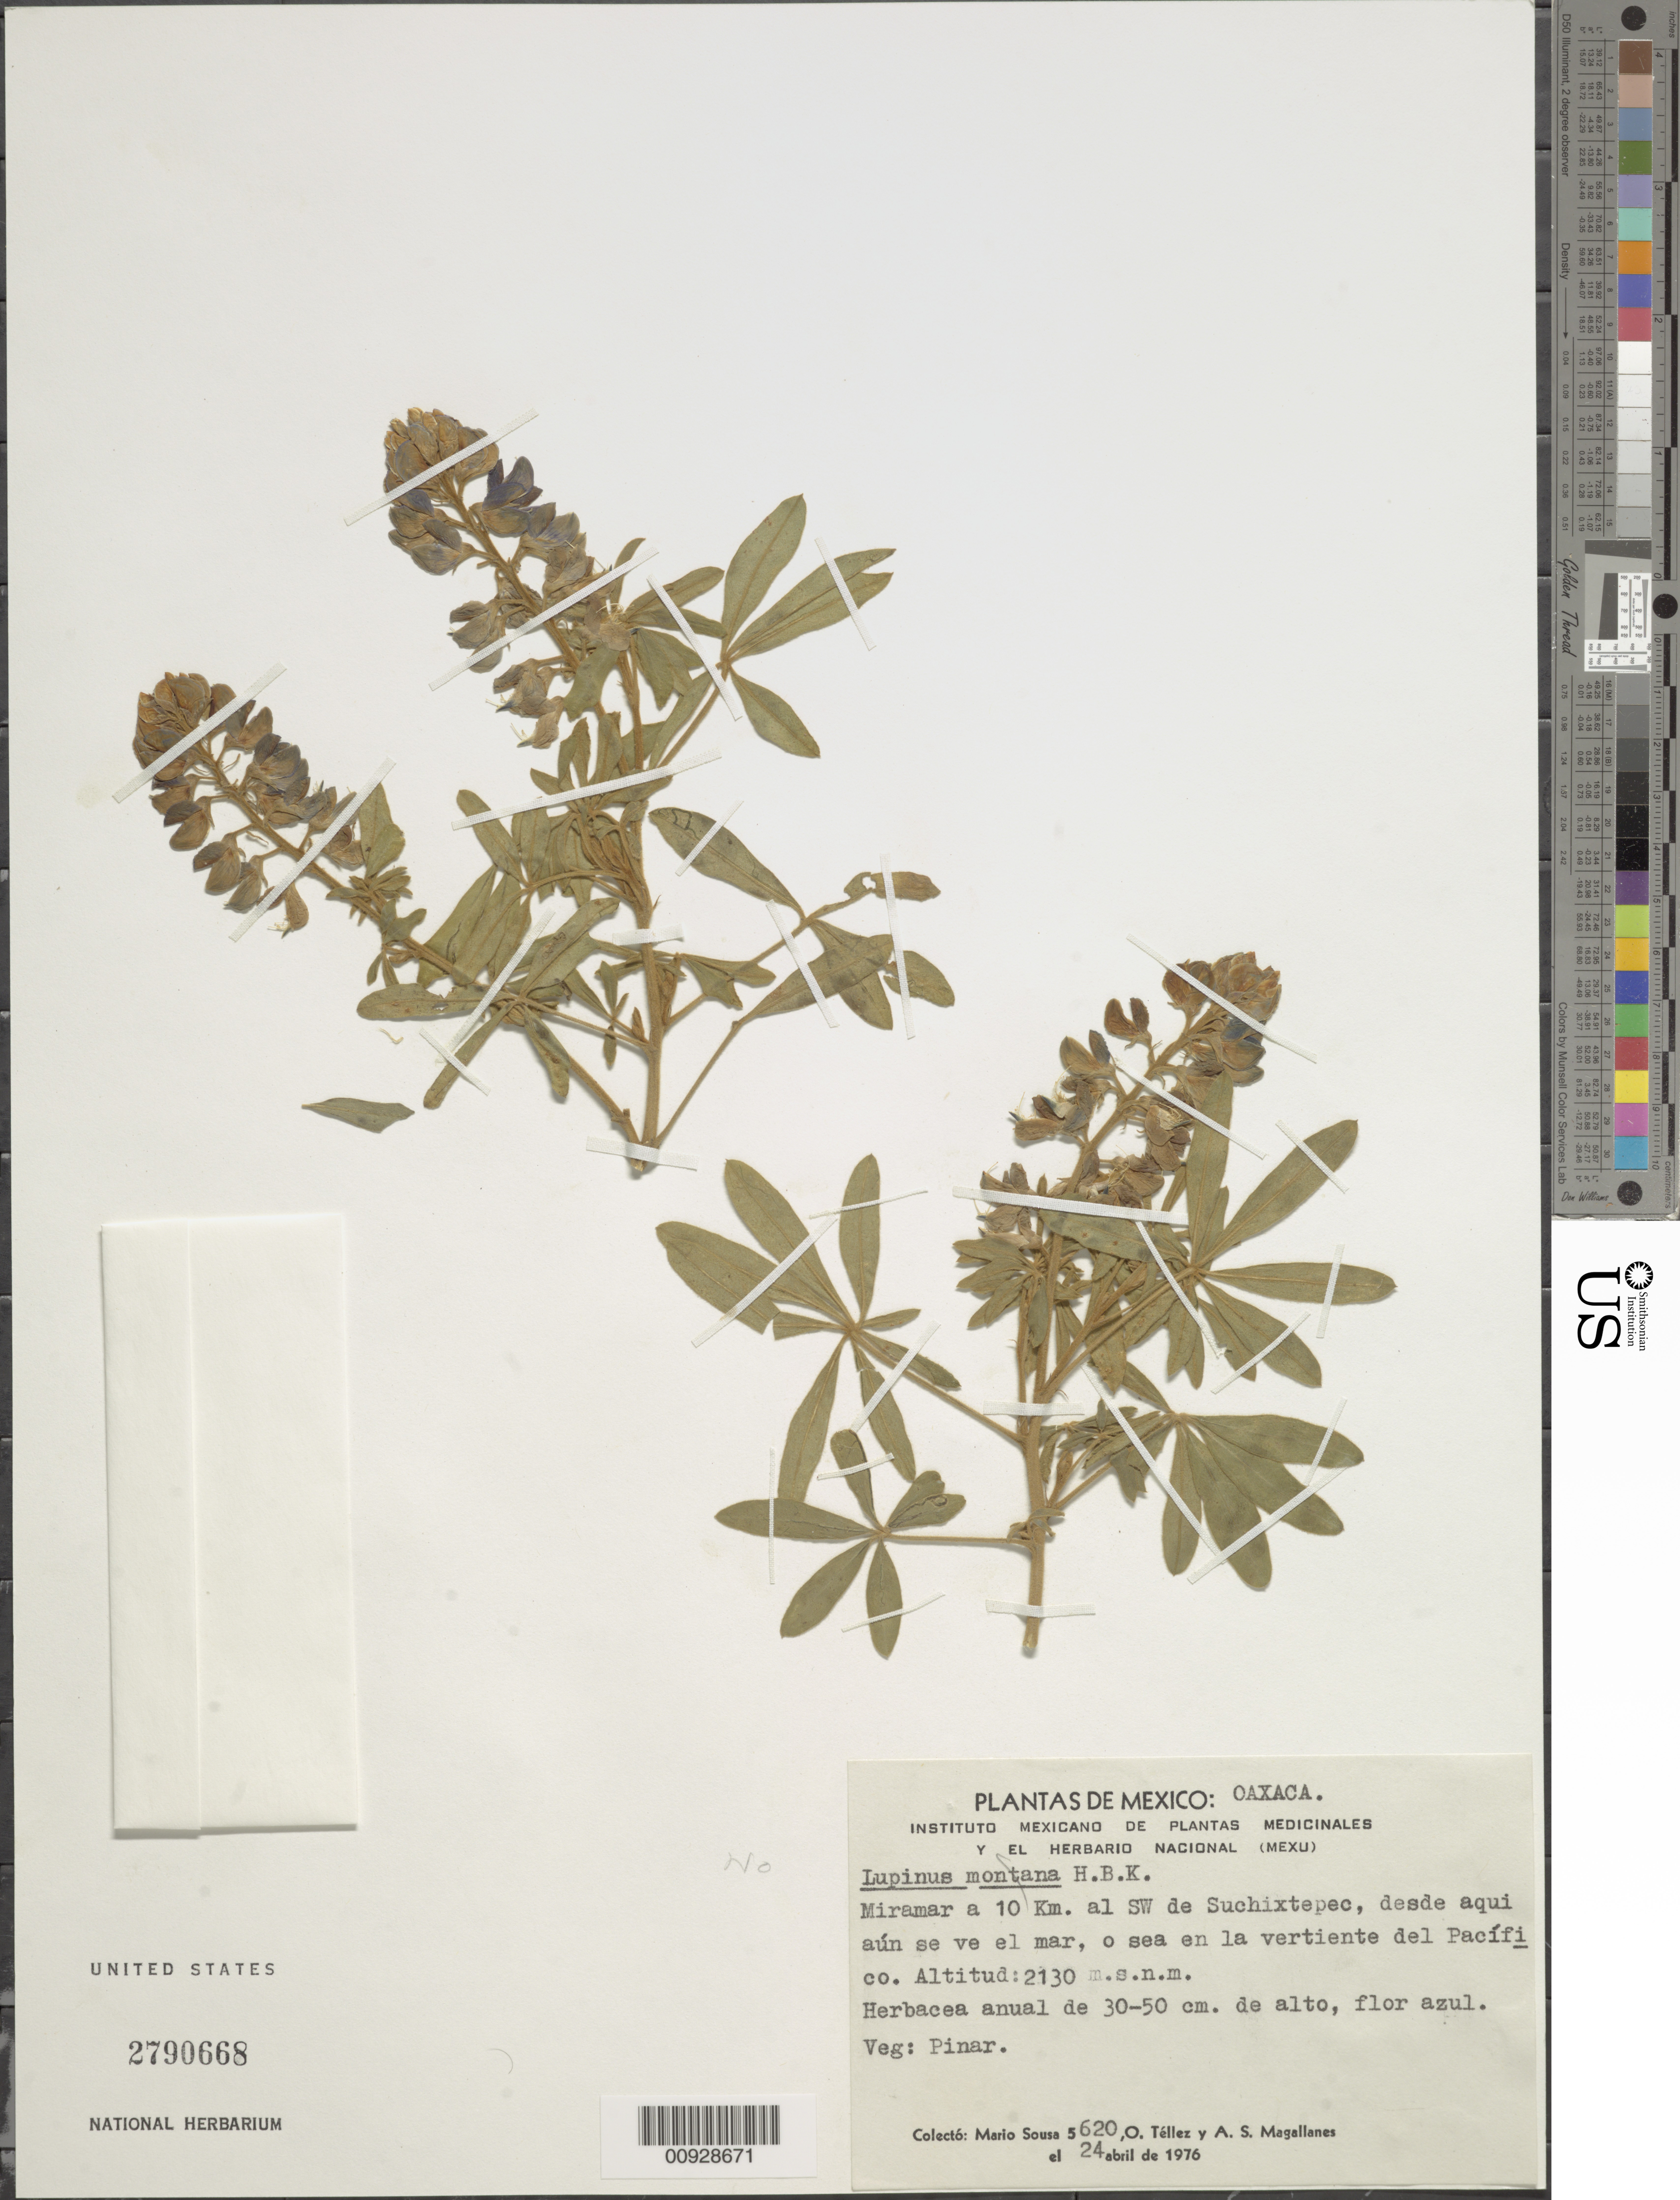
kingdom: Plantae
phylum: Tracheophyta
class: Magnoliopsida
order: Fabales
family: Fabaceae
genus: Lupinus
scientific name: Lupinus sp.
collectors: M. Sousa S., O. Téllez V. & A. Magallanes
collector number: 5620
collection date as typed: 24 Apr 1976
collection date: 1976-04-24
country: Mexico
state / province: Oaxaca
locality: Miramar a 10 km. al SW de Suchixtepec, desde aqui aún se ve el mar, o sea en la vertiente del Pacífico.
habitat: Pinar.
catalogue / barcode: US 2790668